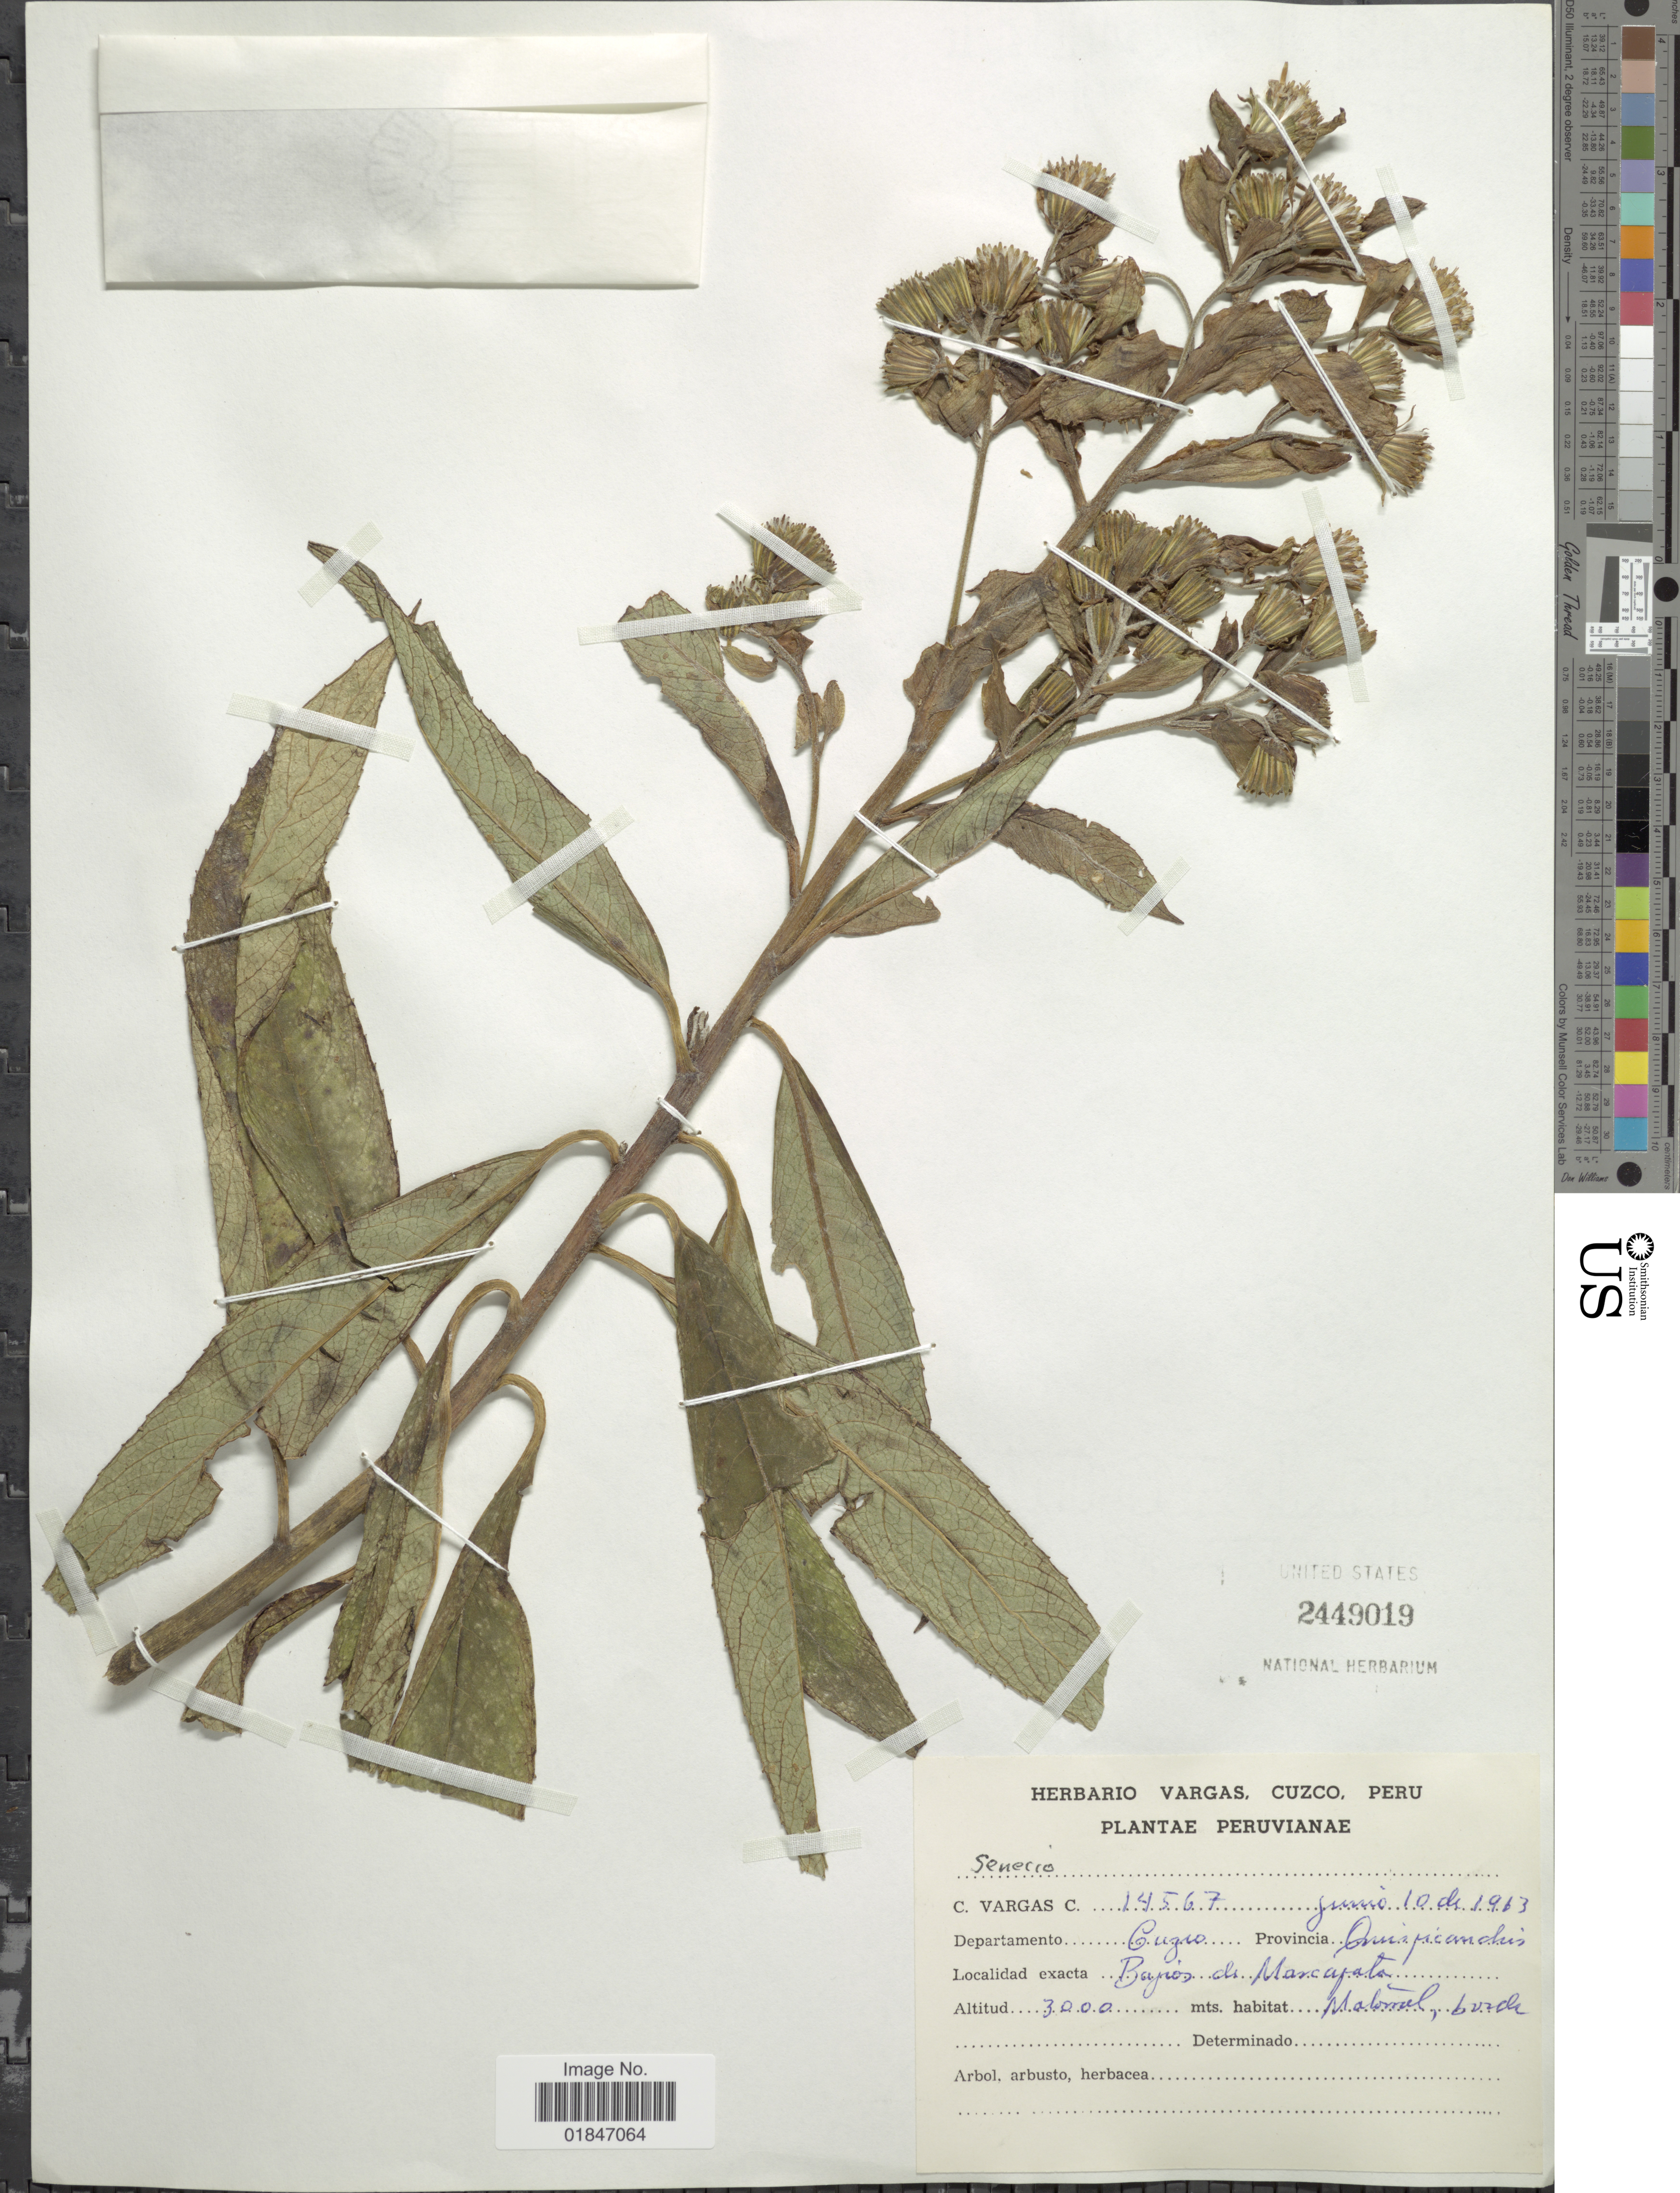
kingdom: Plantae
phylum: Tracheophyta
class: Magnoliopsida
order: Asterales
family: Asteraceae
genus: Dendrophorbium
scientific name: Dendrophorbium vargasii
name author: (Cabrera) H. Beltran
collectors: C. Vargas Calderón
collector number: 14567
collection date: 1963-06-10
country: Peru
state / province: Cusco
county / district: Quispicanchis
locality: Bajos de Marcapata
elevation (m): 3000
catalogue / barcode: US 2449019